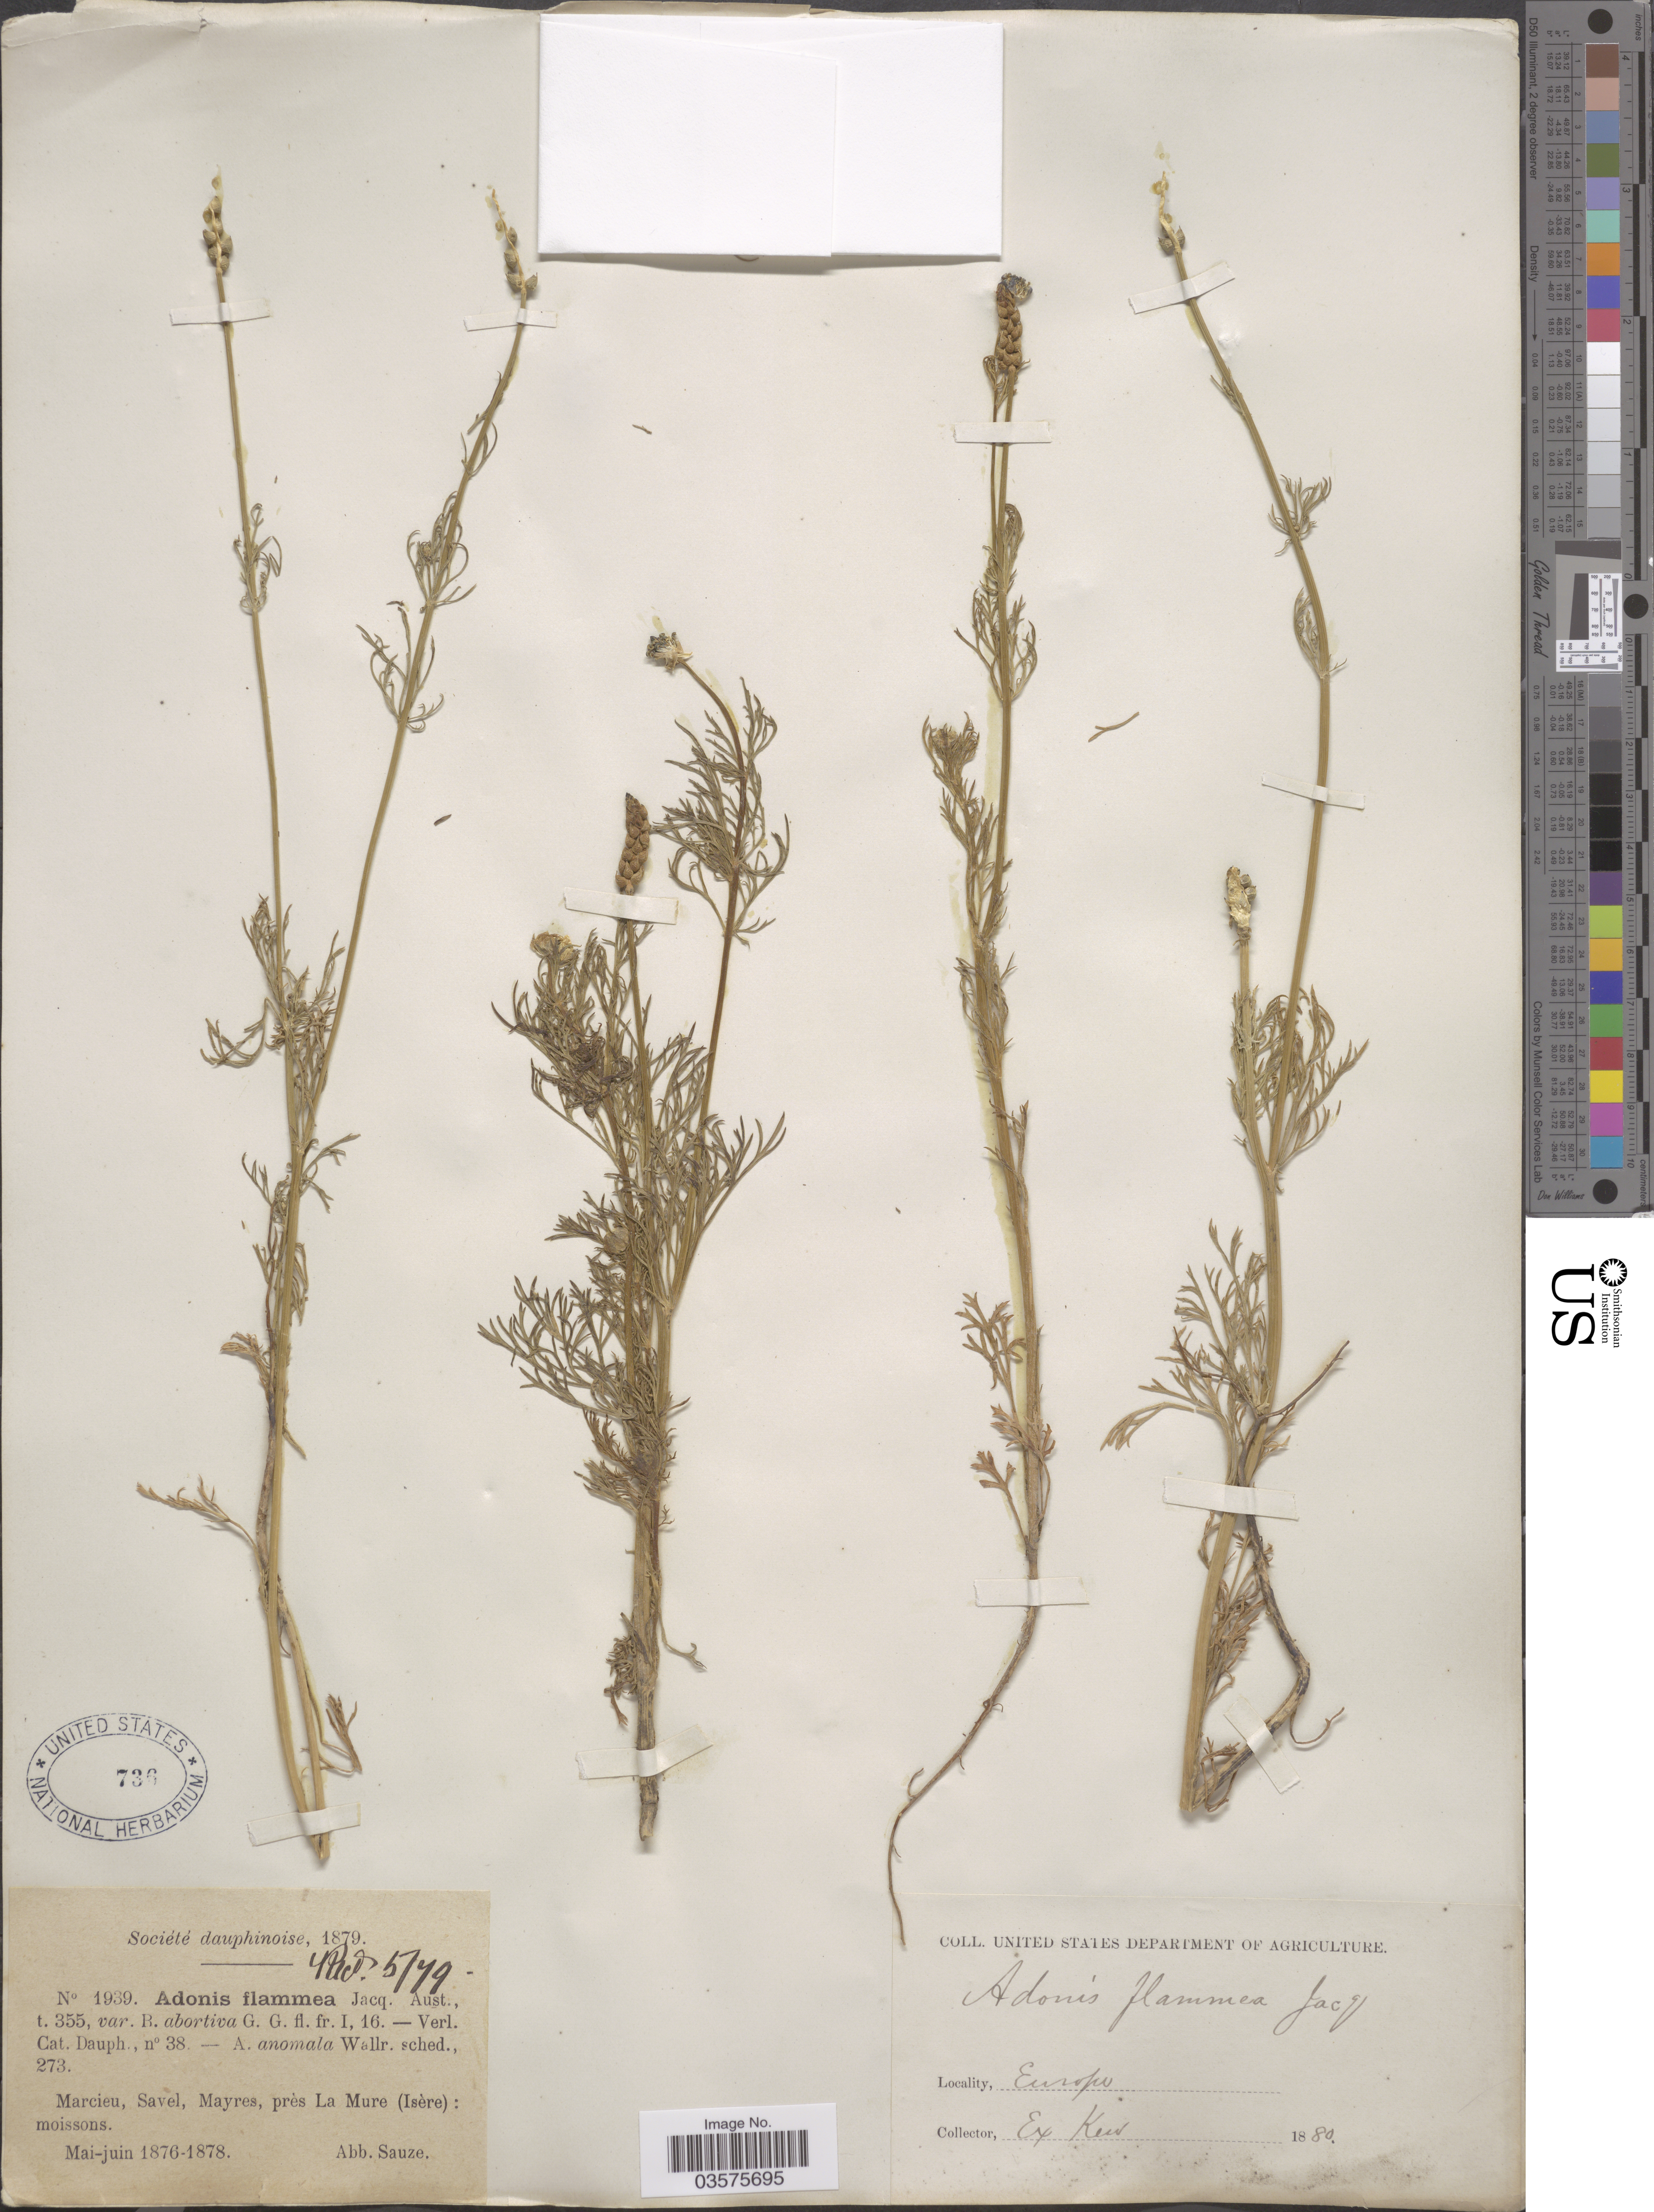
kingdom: Plantae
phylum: Tracheophyta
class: Magnoliopsida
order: Ranunculales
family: Ranunculaceae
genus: Adonis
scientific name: Adonis flammea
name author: Jacq.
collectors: A. Sauze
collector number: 1939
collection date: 1876-05/1878-06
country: France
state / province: Auvergne-Rhône-Alpes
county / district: Isère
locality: Marcieu, Savel, Mayres, près La Mure (Isère): moissons. Europe.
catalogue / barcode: US 736